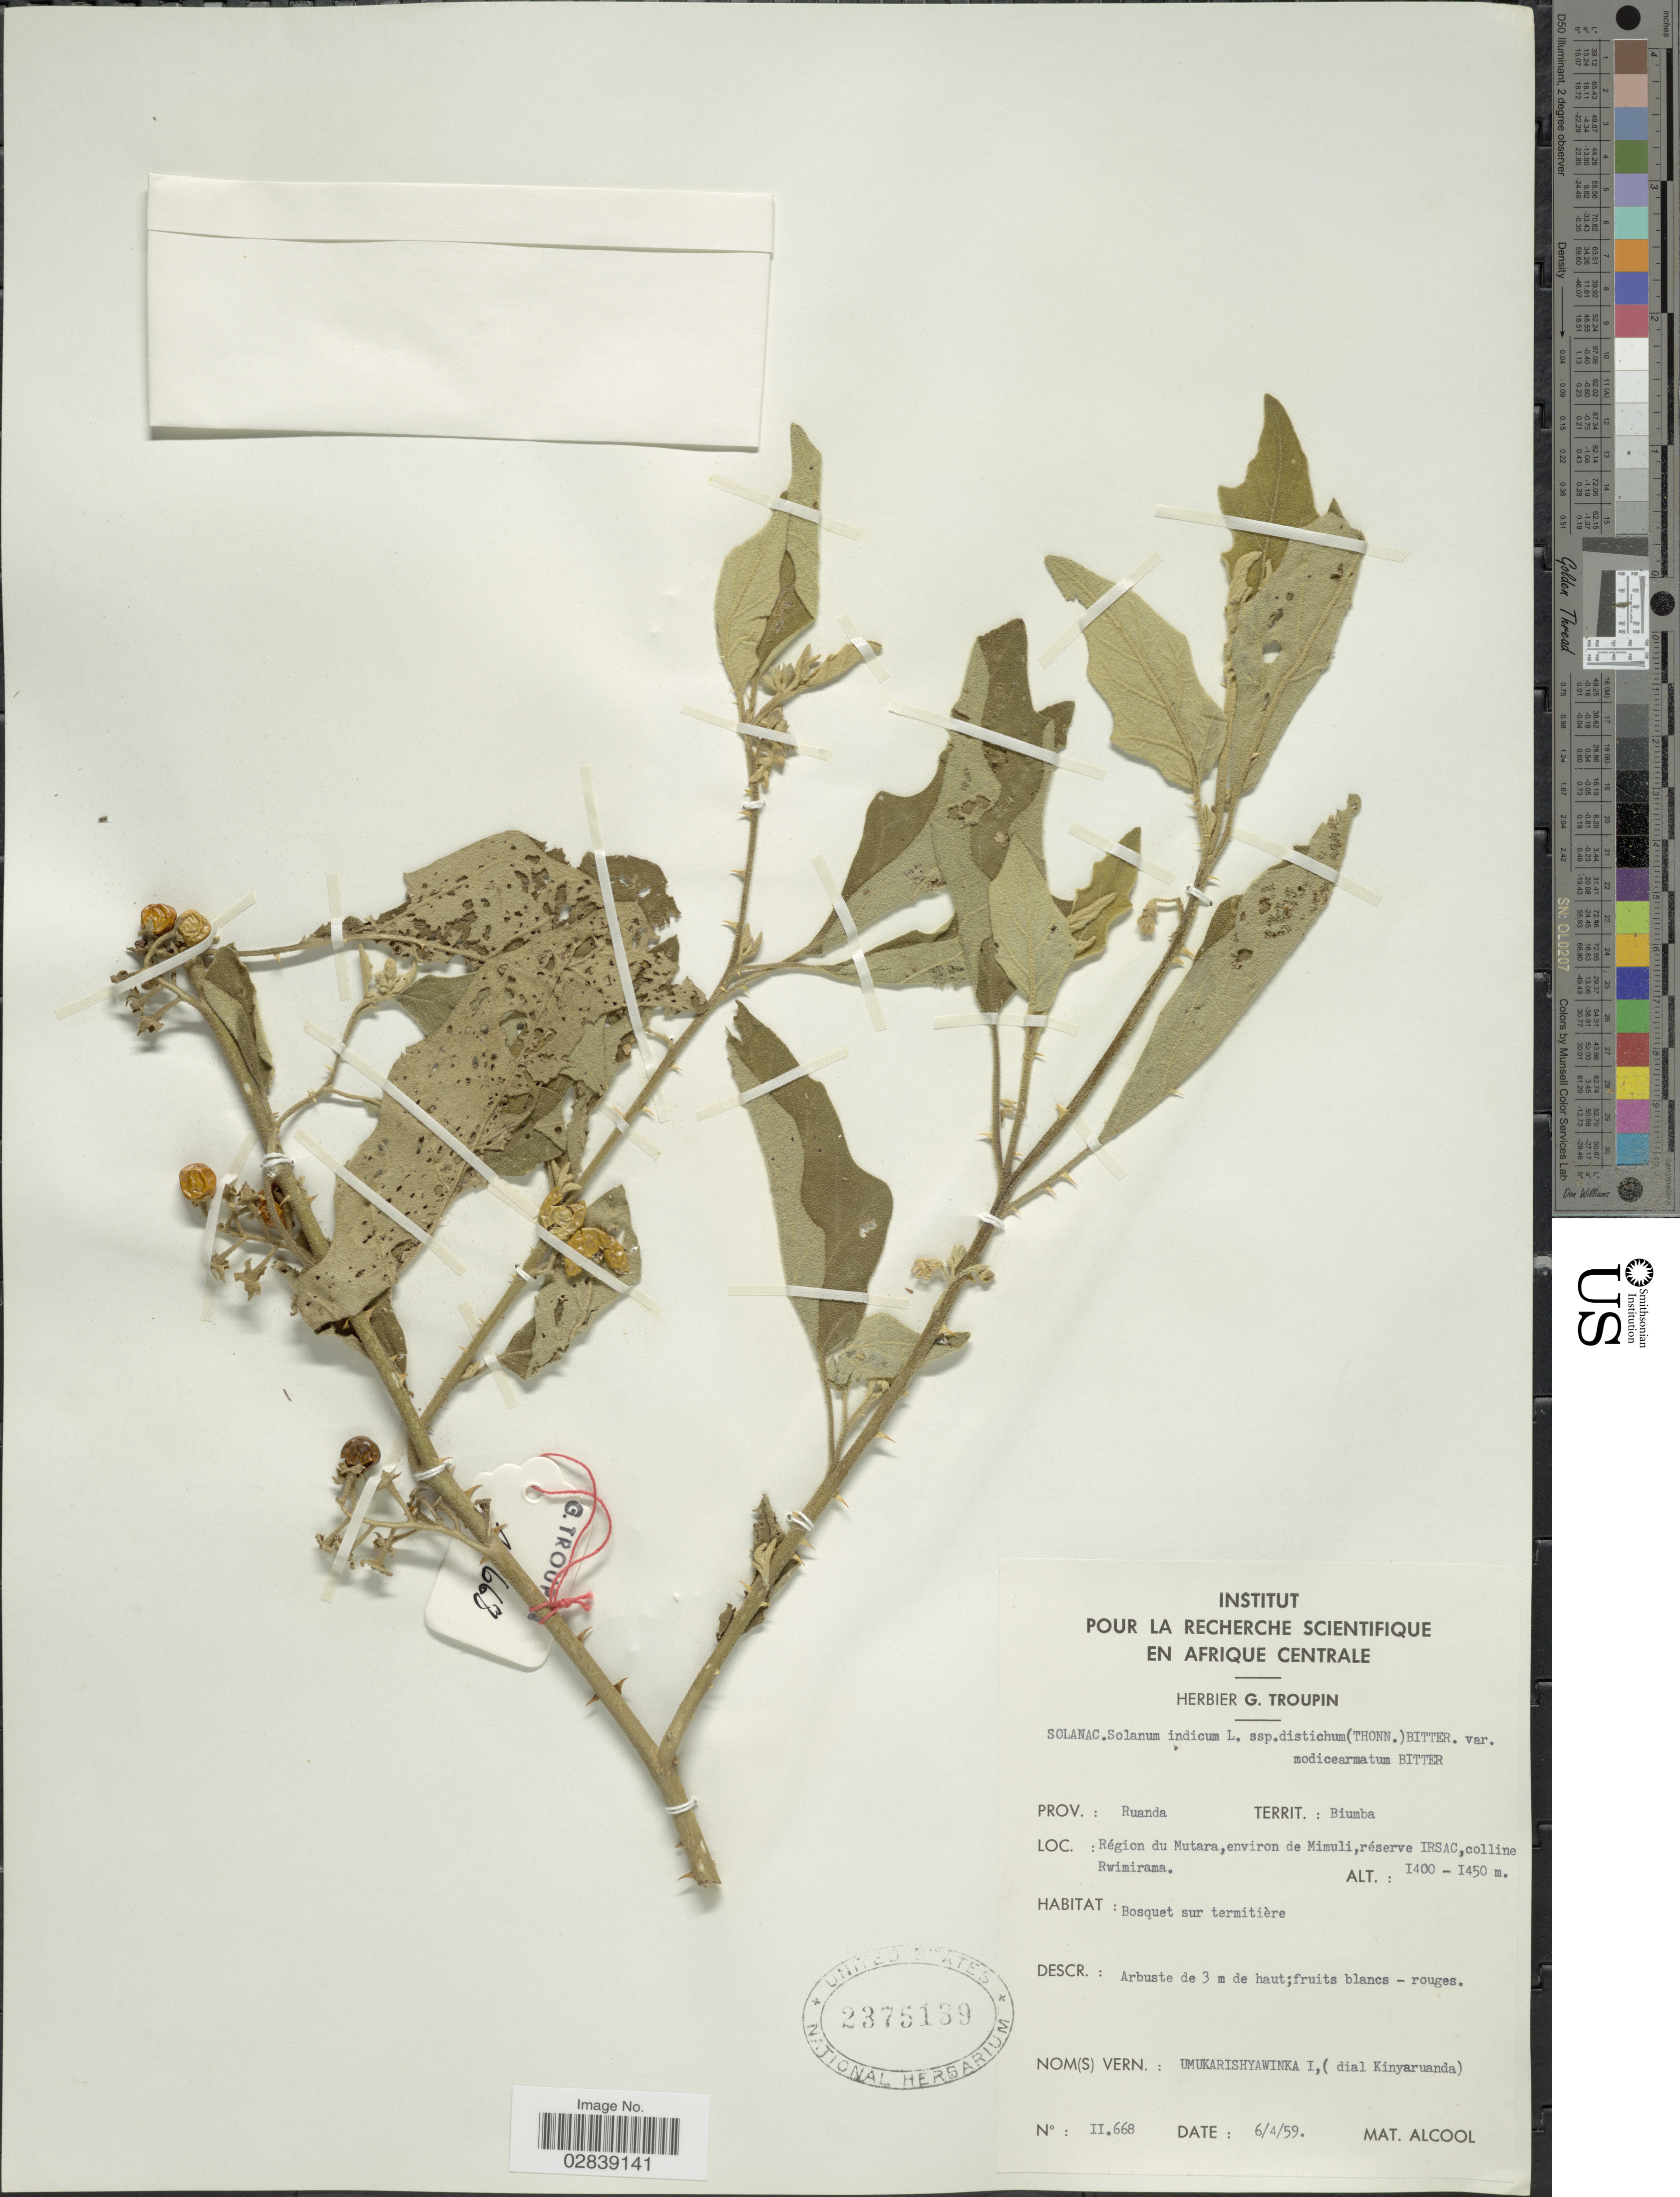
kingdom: Plantae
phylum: Tracheophyta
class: Magnoliopsida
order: Solanales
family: Solanaceae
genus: Solanum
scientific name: Solanum anguivi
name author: Lam.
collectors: G. Troupin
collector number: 11668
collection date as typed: Transcribed d/m/y: 6/4/59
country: Rwanda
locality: Prov.: Ruanda, Territ.: Biumba. Région du Mutara, environ de Mimuli, réserve IRSAC, colline Rwimirama.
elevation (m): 1400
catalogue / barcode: US 2375139